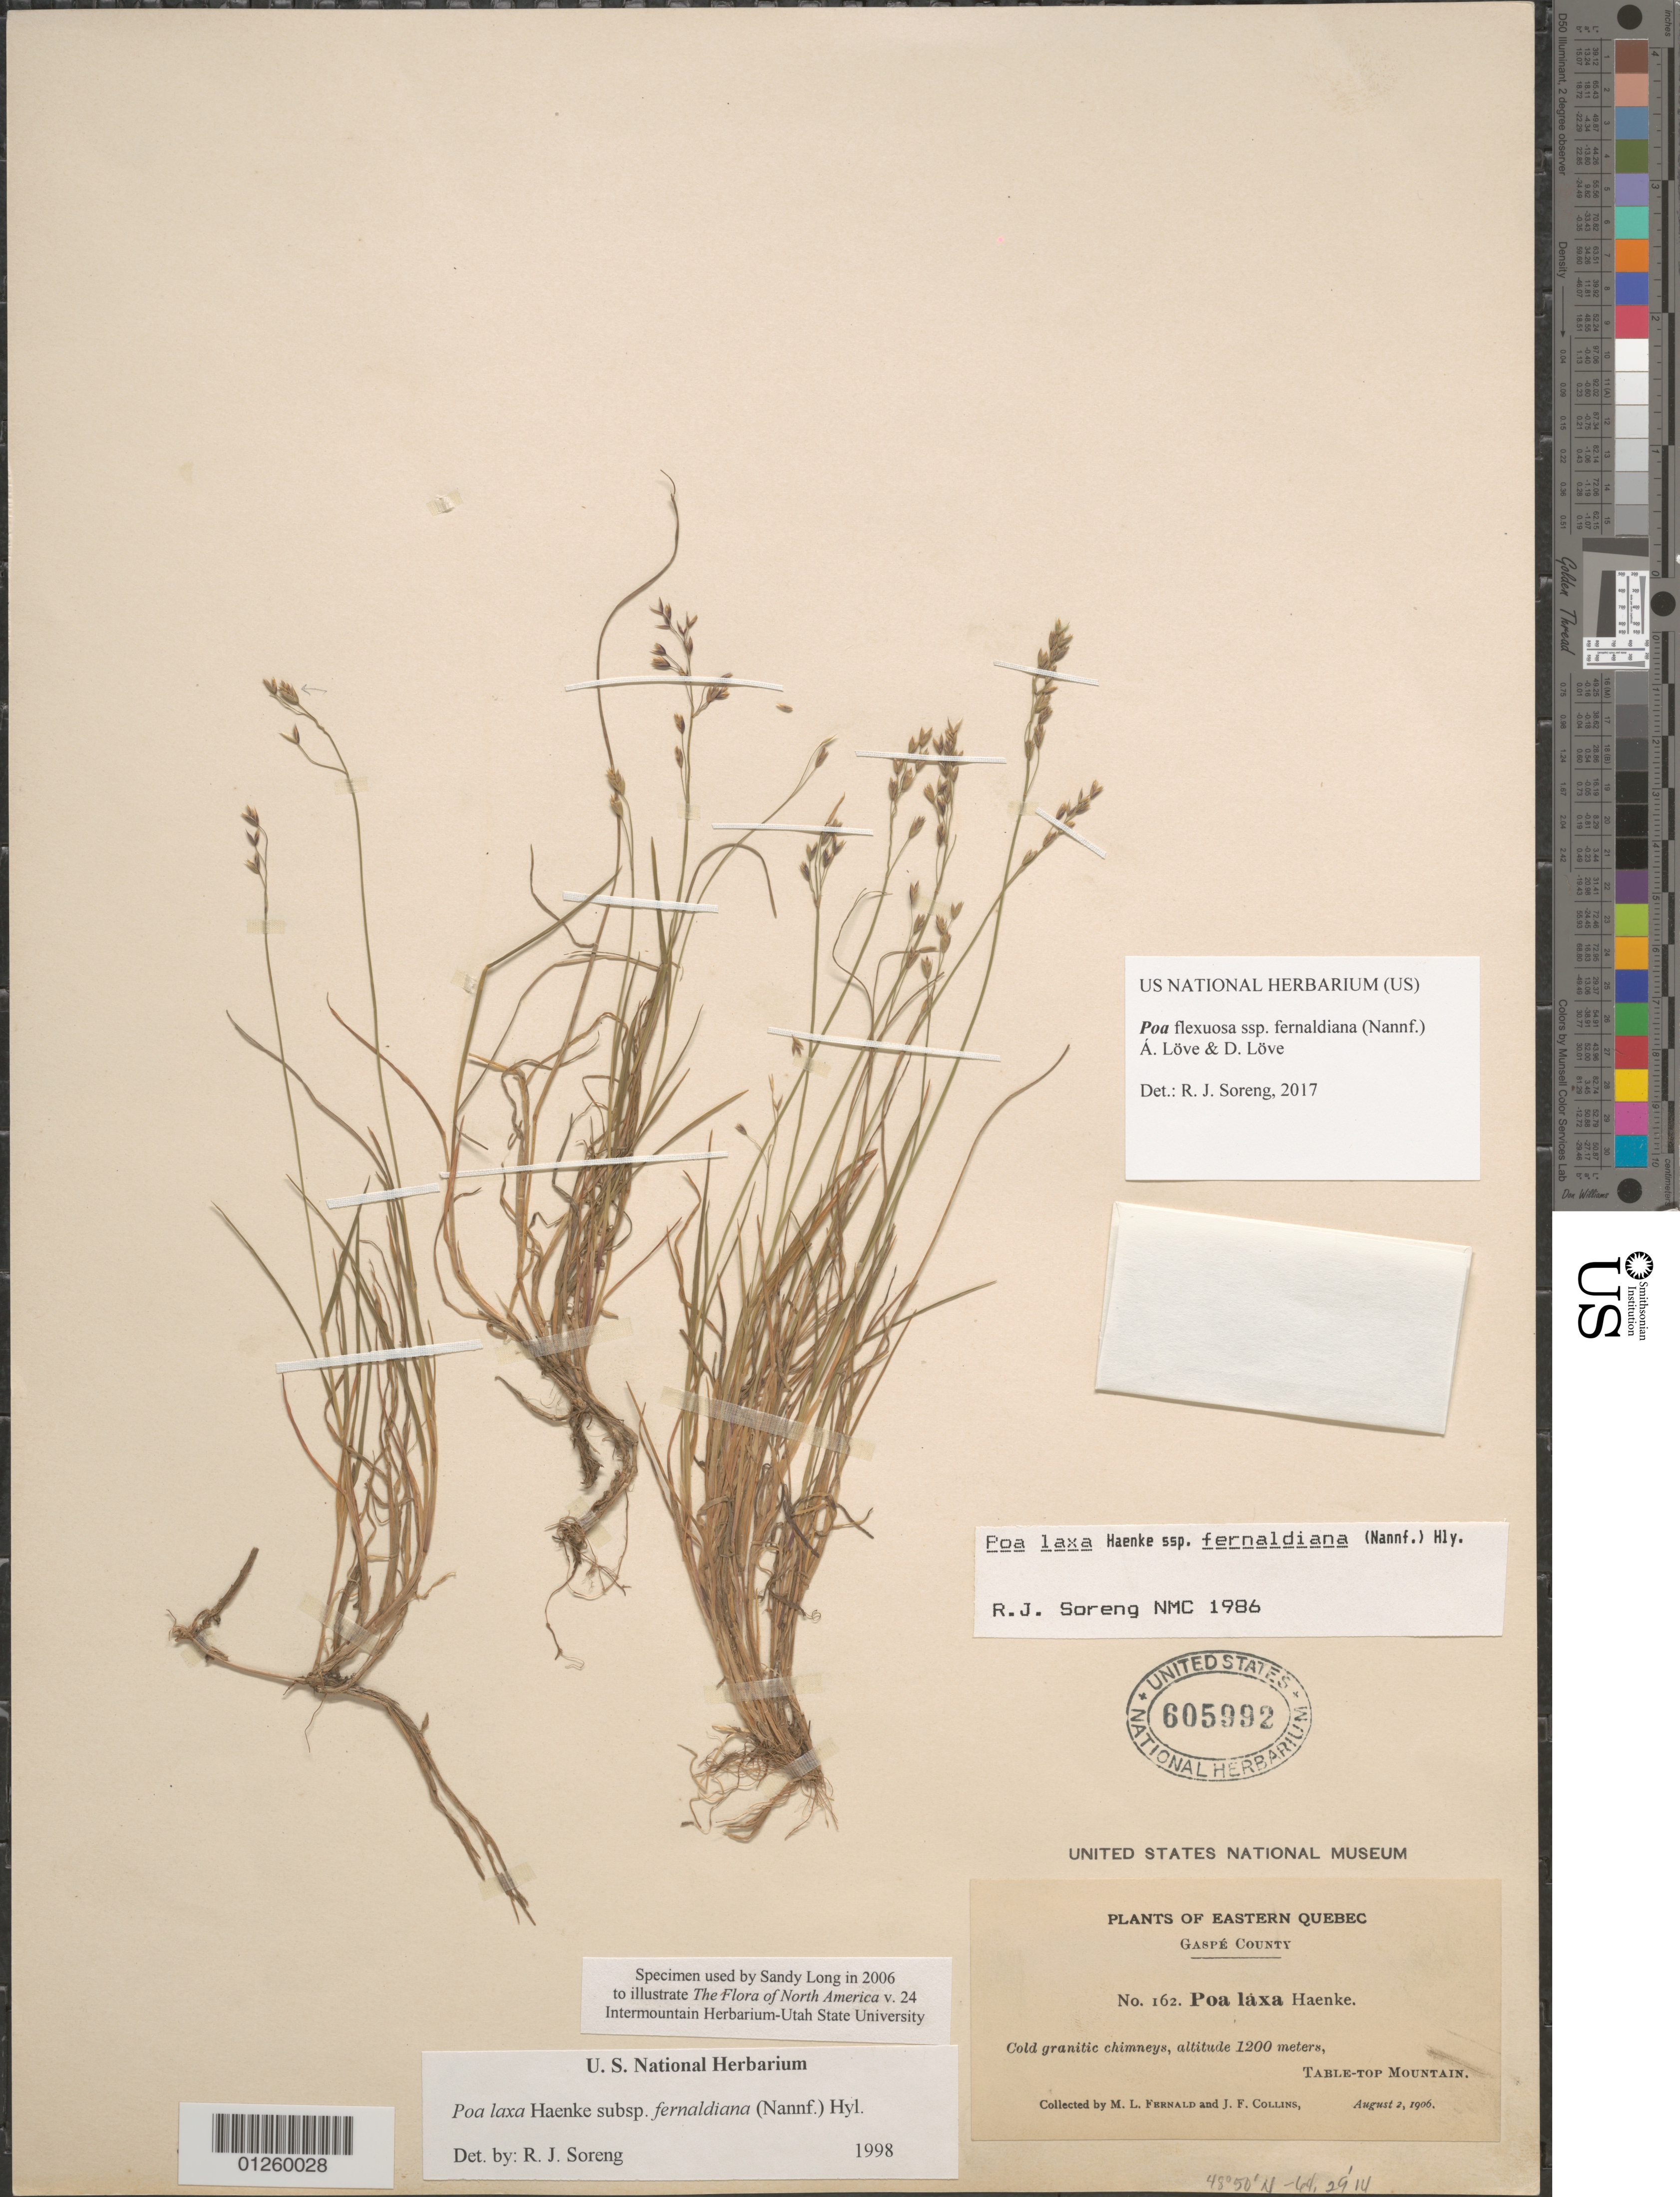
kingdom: Plantae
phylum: Tracheophyta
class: Liliopsida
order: Poales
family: Poaceae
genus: Poa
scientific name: Poa flexuosa Sm. subsp. fernaldiana (Nannf.) Á. Löve & D. Löve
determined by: Soreng, Robert J., Research Associate (BOT), Smithsonian Institution - National Museum of Natural History (UNITED STATES)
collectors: M. L. Fernald & J. Collins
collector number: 162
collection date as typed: August 2, 1906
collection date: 1906-08-02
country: Canada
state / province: Quebec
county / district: Gaspé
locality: Cold granitic chimneys.Table-Top Mountain.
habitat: Cold granitic chimneys.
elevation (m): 1200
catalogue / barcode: US 605992